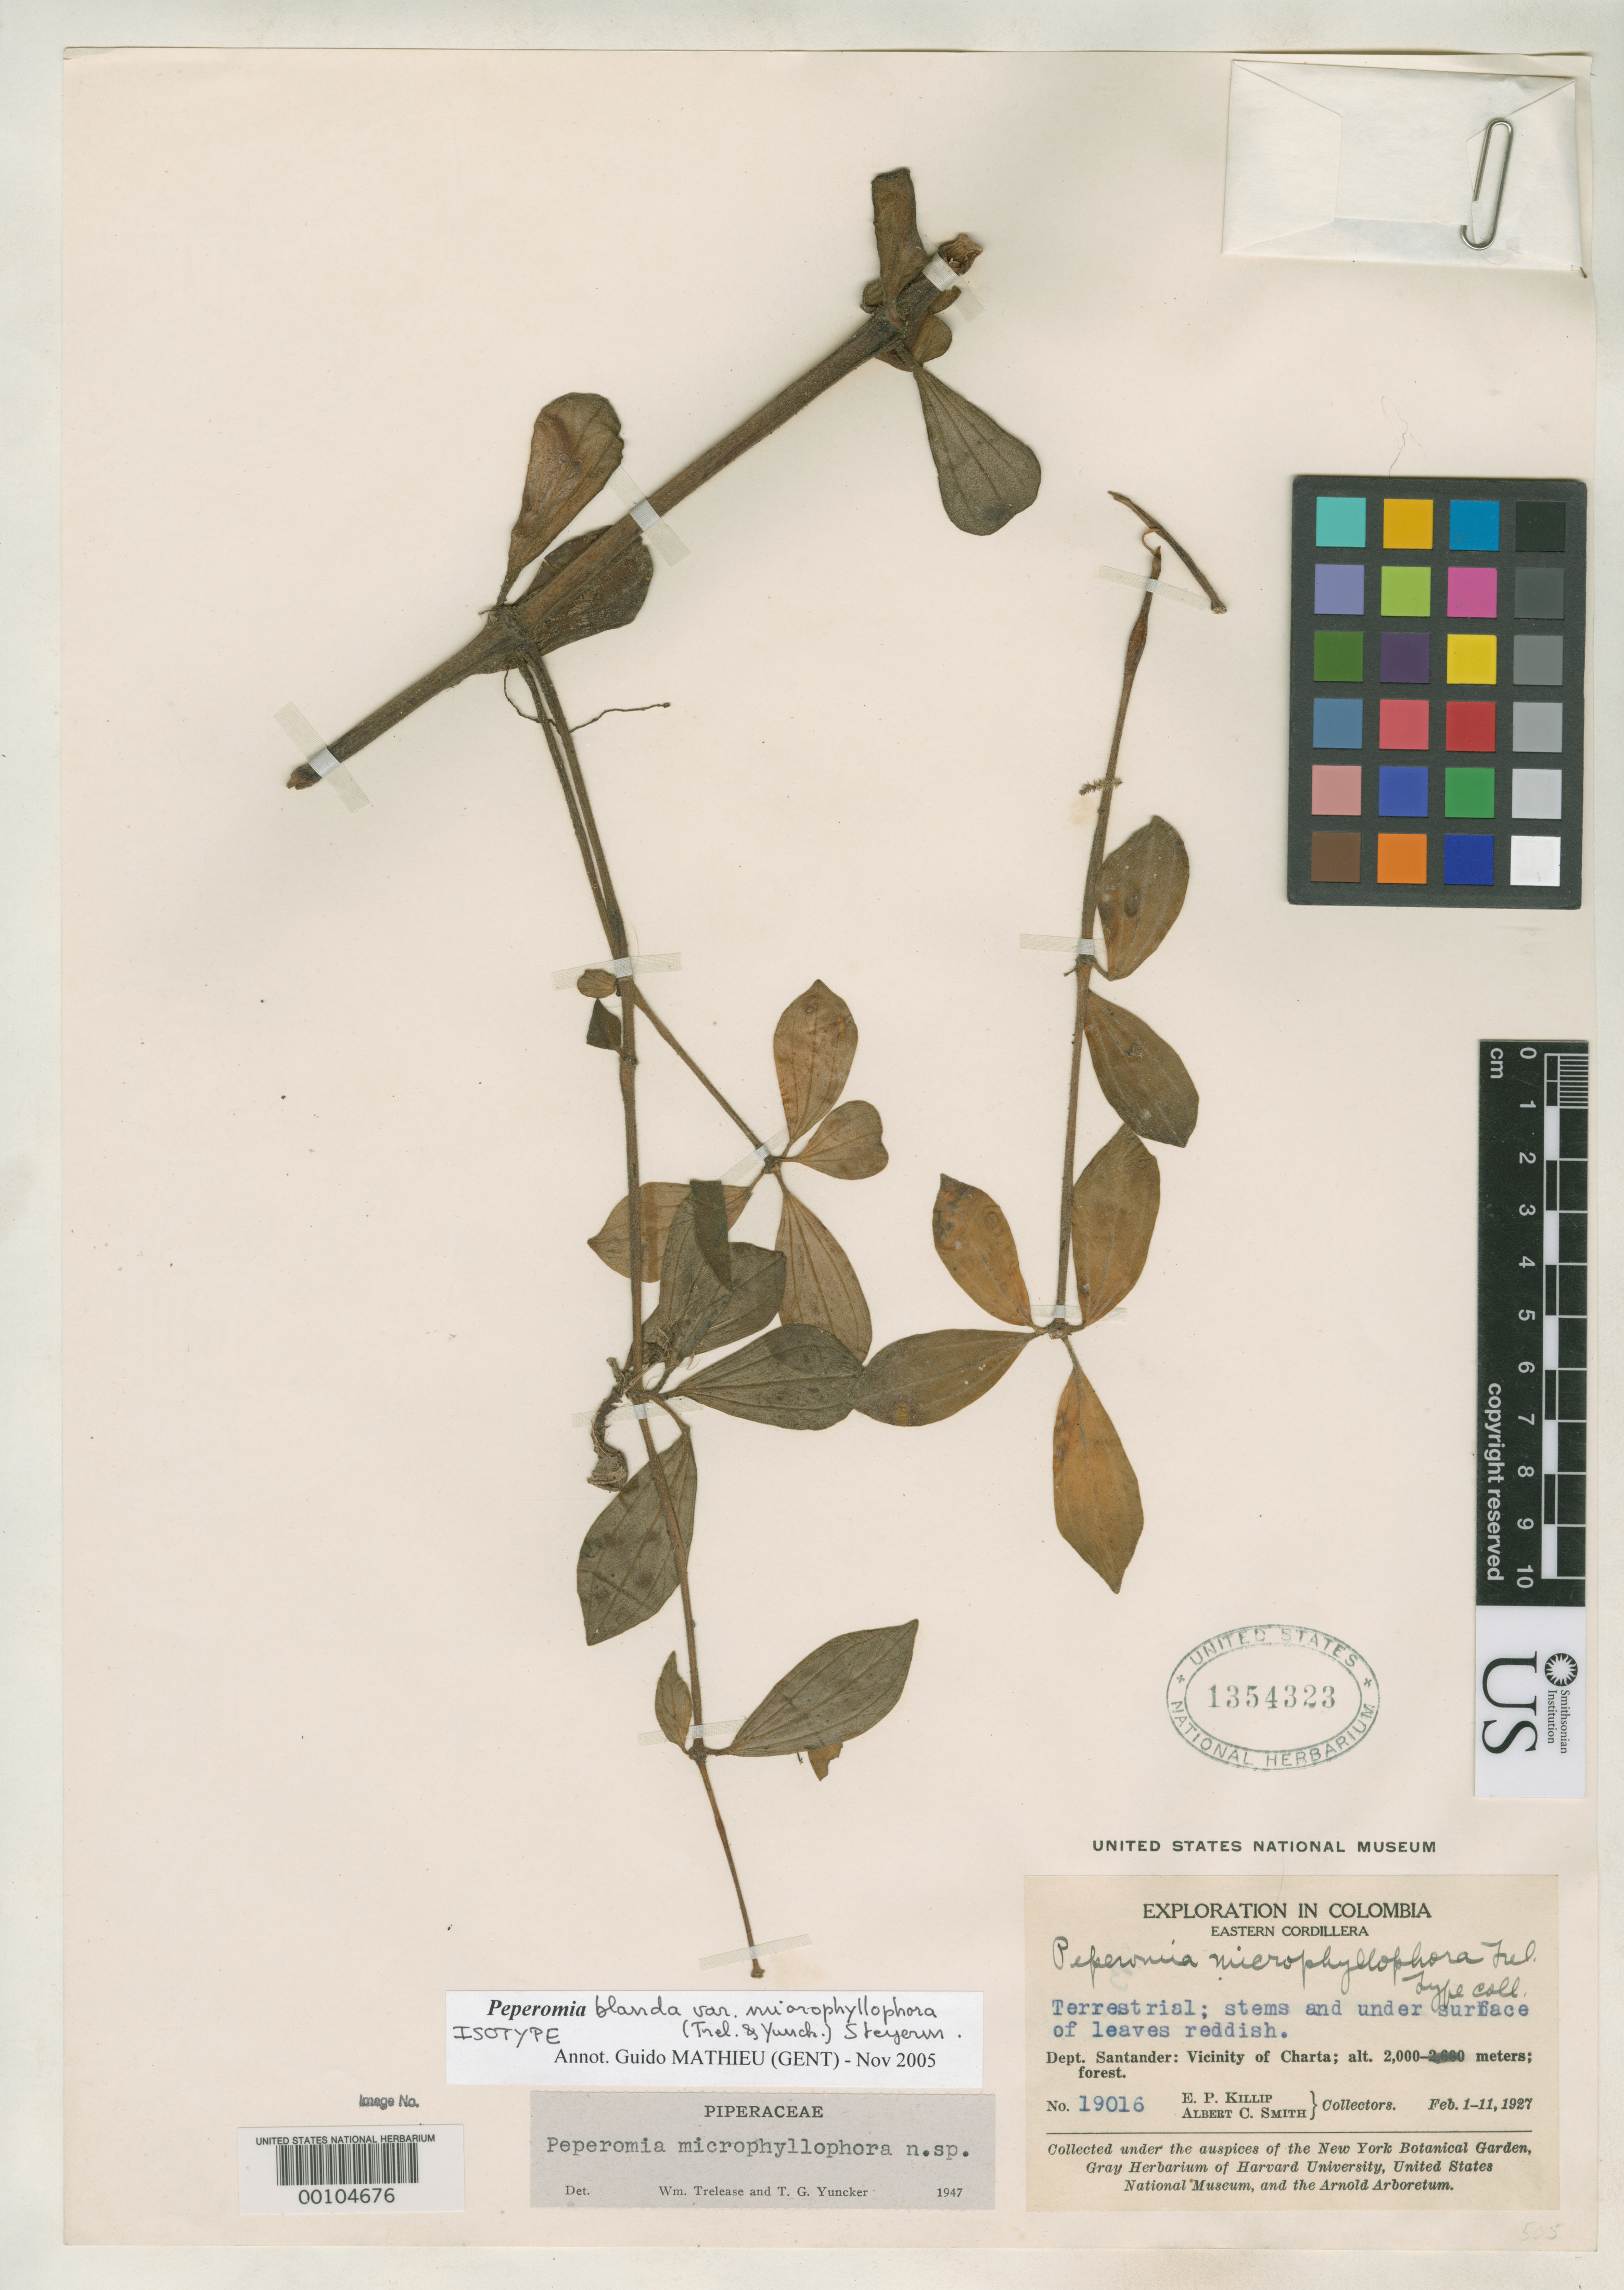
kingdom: Plantae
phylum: Tracheophyta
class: Magnoliopsida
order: Piperales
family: Piperaceae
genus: Peperomia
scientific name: Peperomia microphyllophora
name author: Trel. & Yunck.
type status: Isotype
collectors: E. P. Killip & A. C. Smith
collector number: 19016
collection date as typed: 01 Feb 1927 to 11 Feb 1927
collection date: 1927-02-01/1927-02-11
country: Colombia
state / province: Santander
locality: Vicinity of Charta, eastern Cordillera.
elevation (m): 2000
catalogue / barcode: US 1354323